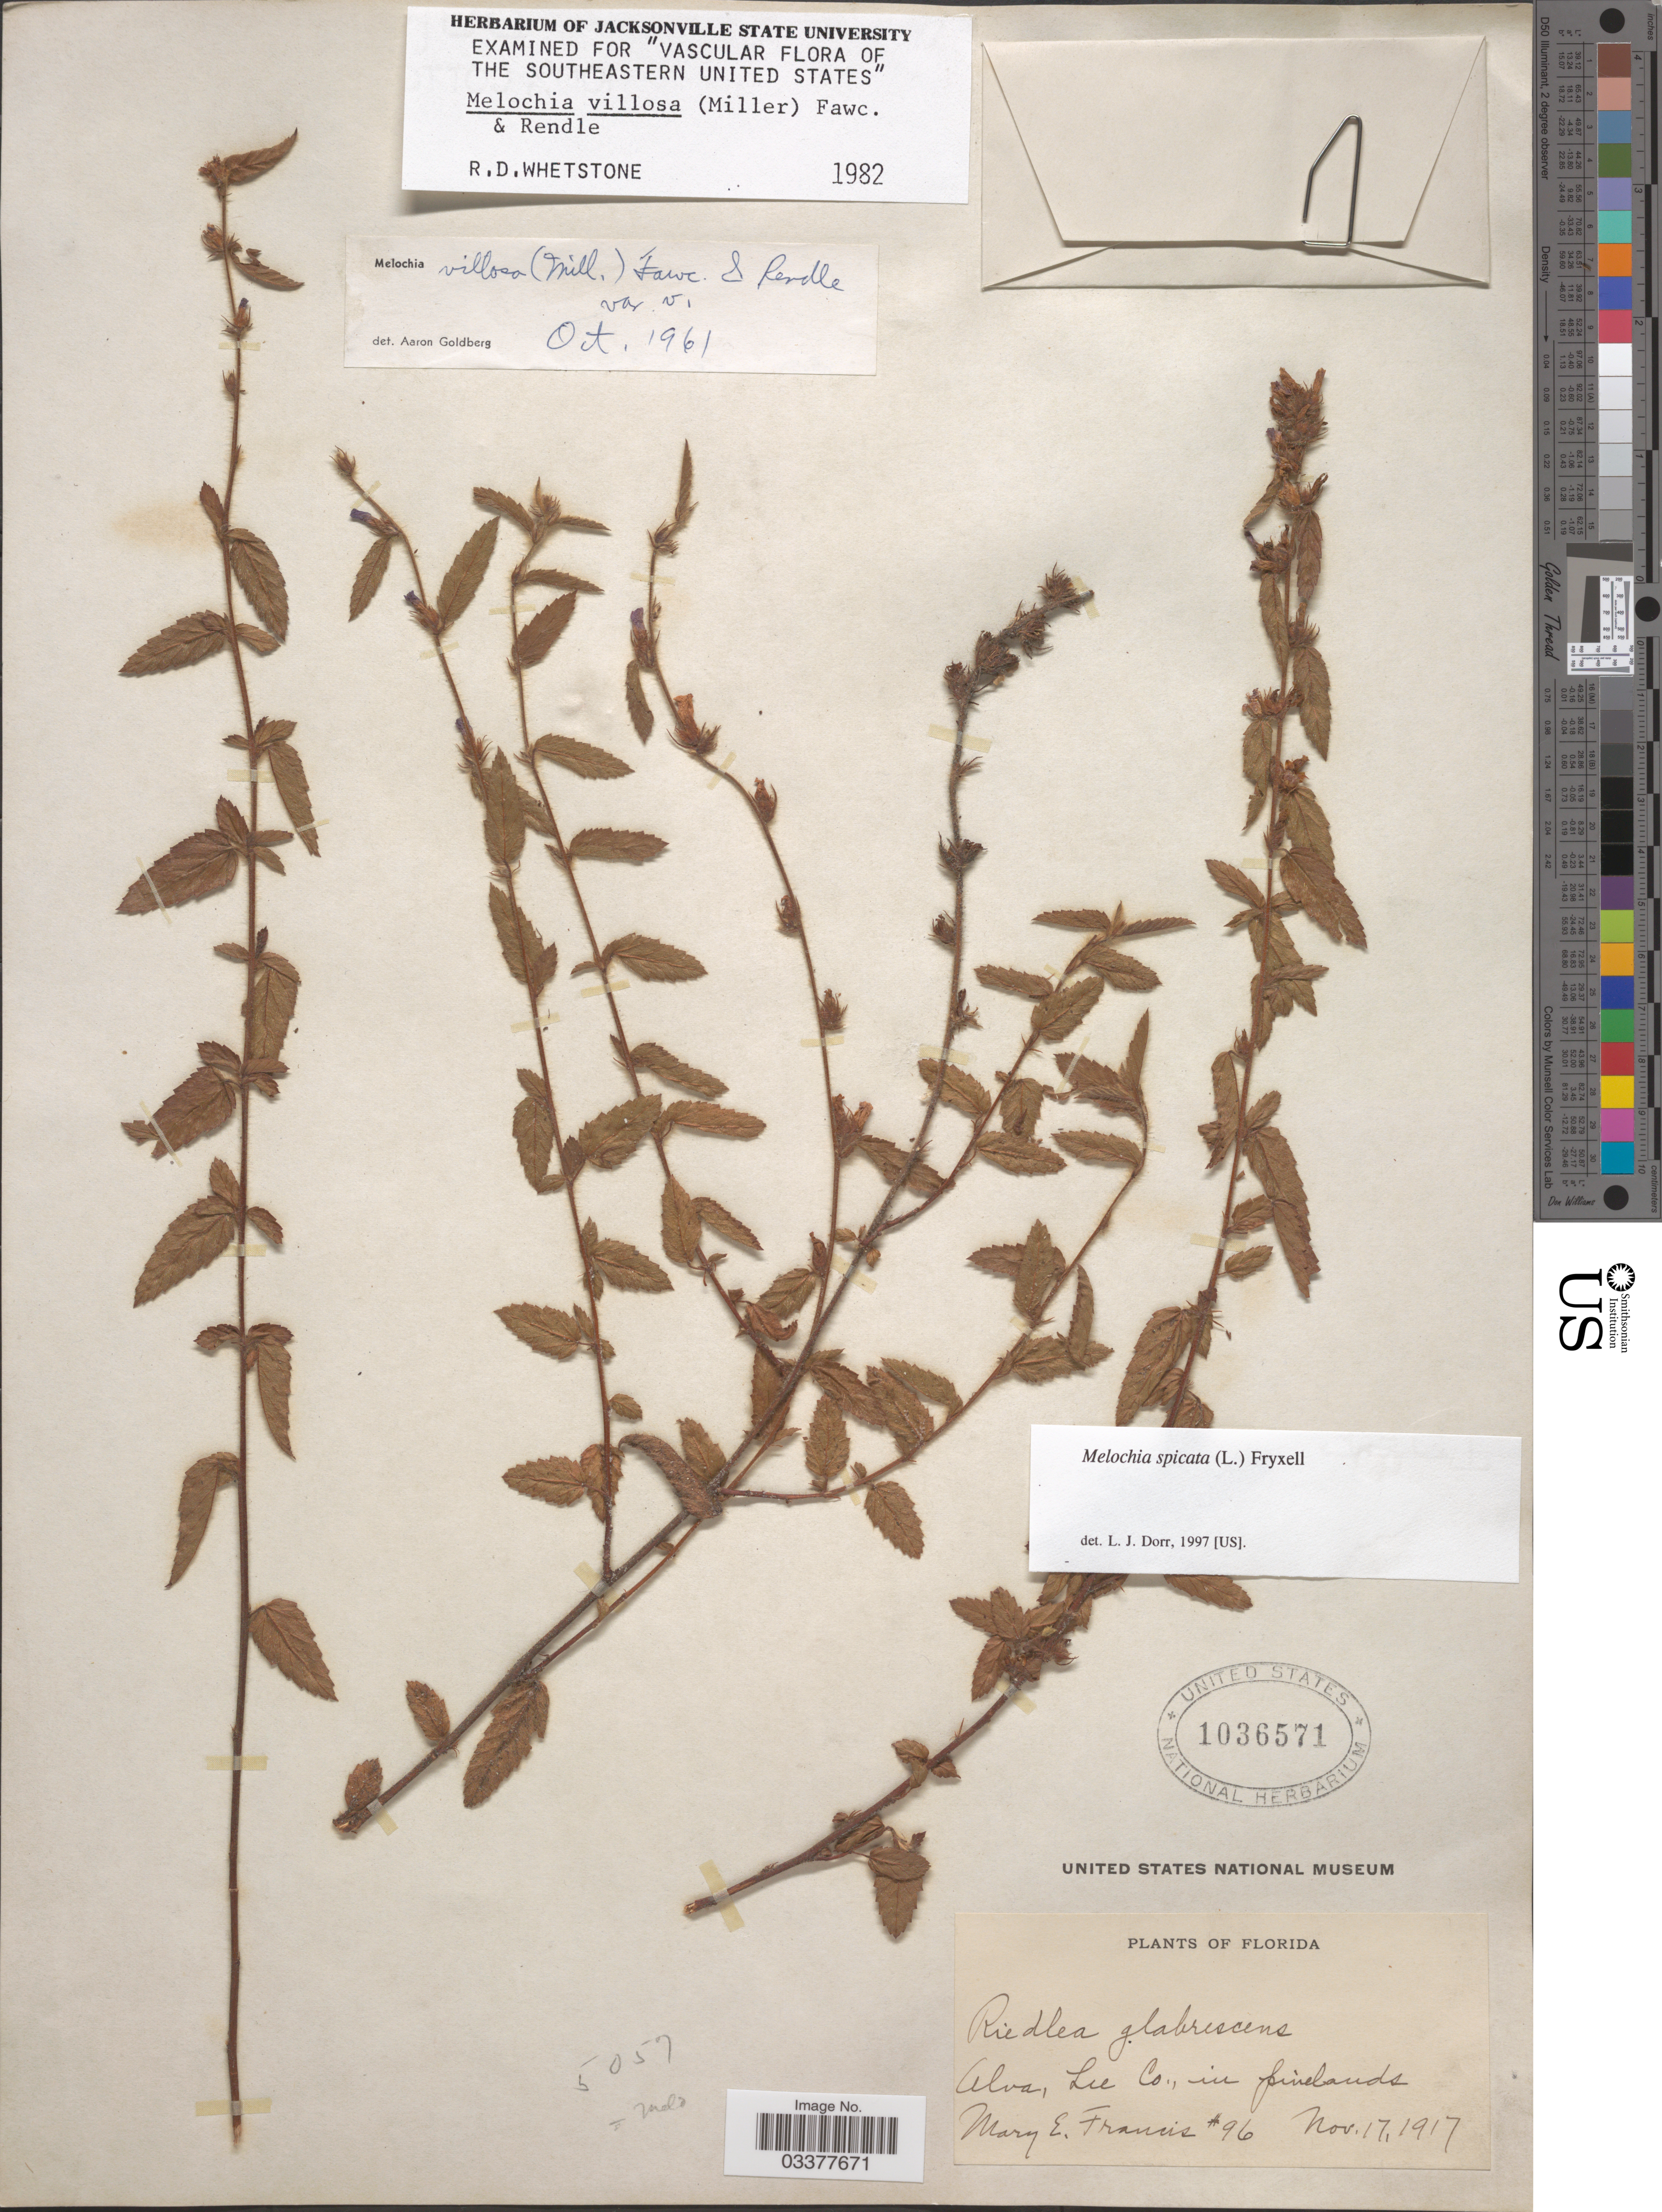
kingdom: Plantae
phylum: Tracheophyta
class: Magnoliopsida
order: Malvales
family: Malvaceae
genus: Melochia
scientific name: Melochia spicata var. spicata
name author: (L.) Fryxell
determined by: Dorr, L. J., (BOT), Smithsonian Institution - National Museum of Natural History (UNITED STATES)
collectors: M. E. Francis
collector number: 96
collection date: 1917-11-17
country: United States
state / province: Florida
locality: Alva, Lee Co., in pinelands.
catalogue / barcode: US 1036571